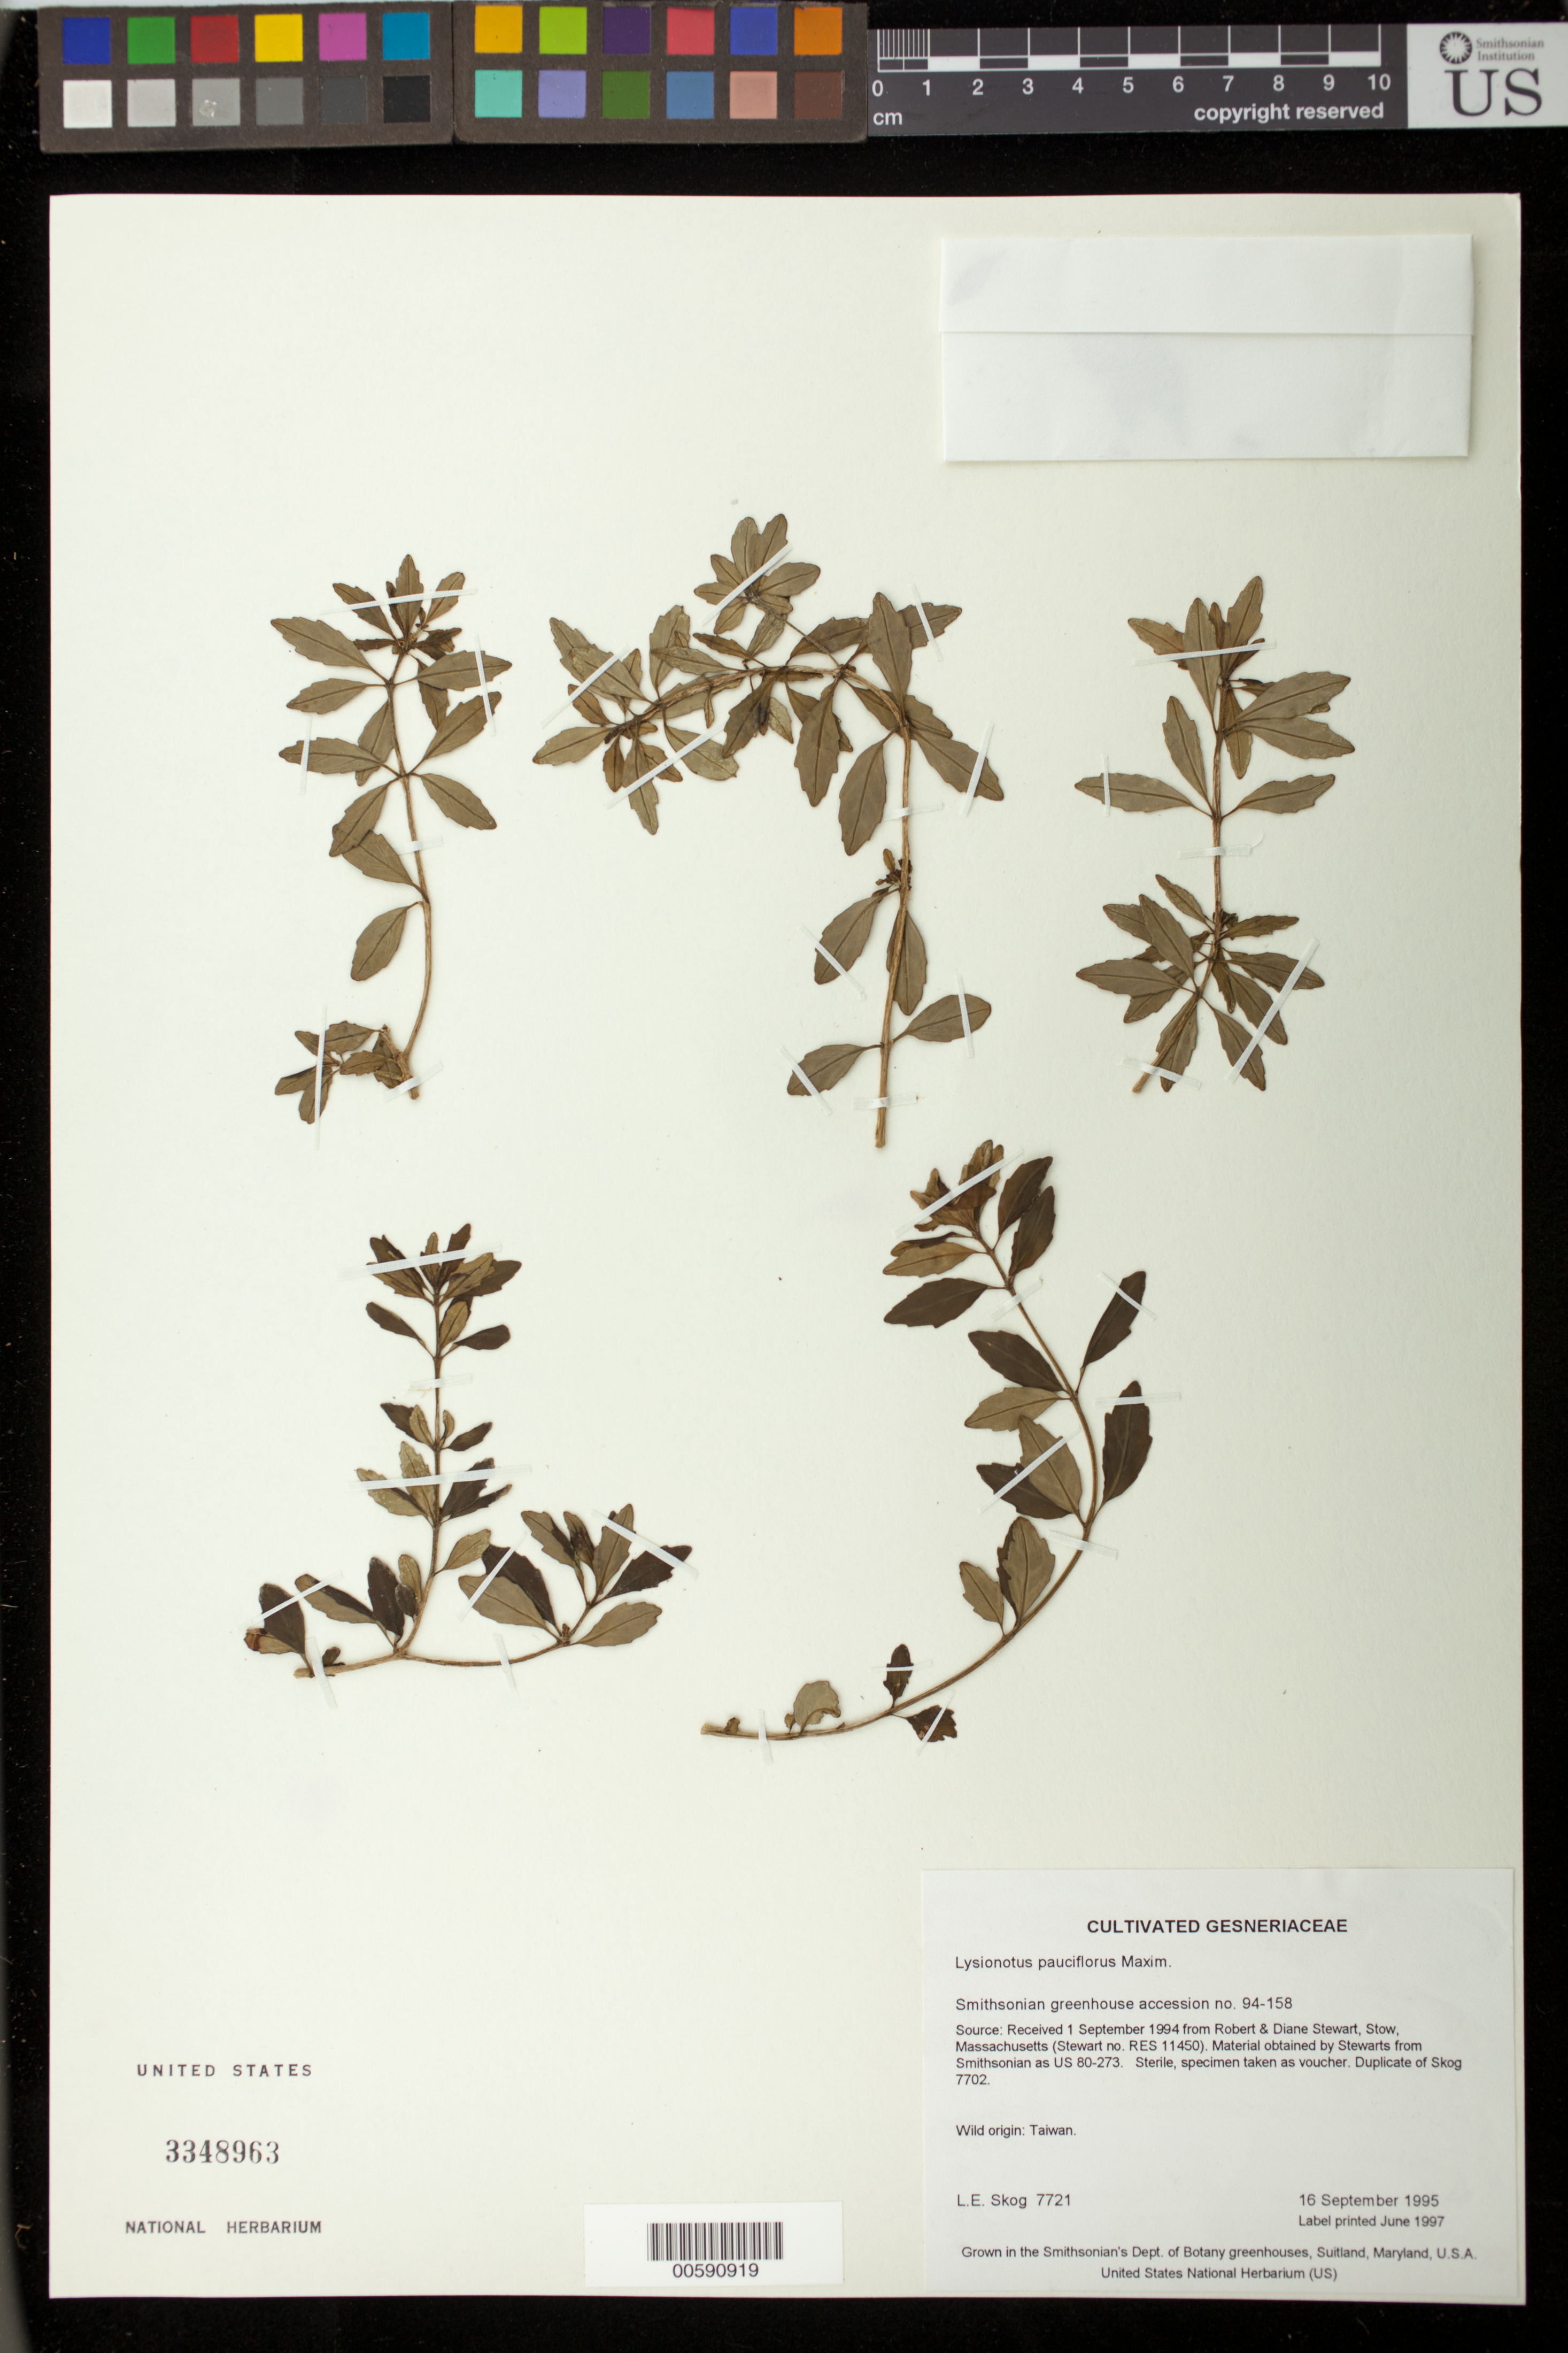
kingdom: Plantae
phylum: Tracheophyta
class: Magnoliopsida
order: Lamiales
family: Gesneriaceae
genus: Lysionotus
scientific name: Lysionotus pauciflorus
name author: Maxim.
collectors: L. E. Skog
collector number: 7721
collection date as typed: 16 Sep 1995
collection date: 1995-09-16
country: United States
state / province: Maryland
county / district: Prince George's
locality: Grown in the Smithsonian's Dept. of Botany greenhouses, Suitland, Maryland, U.S.A. [orig. Taiwan]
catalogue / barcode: US 3348963